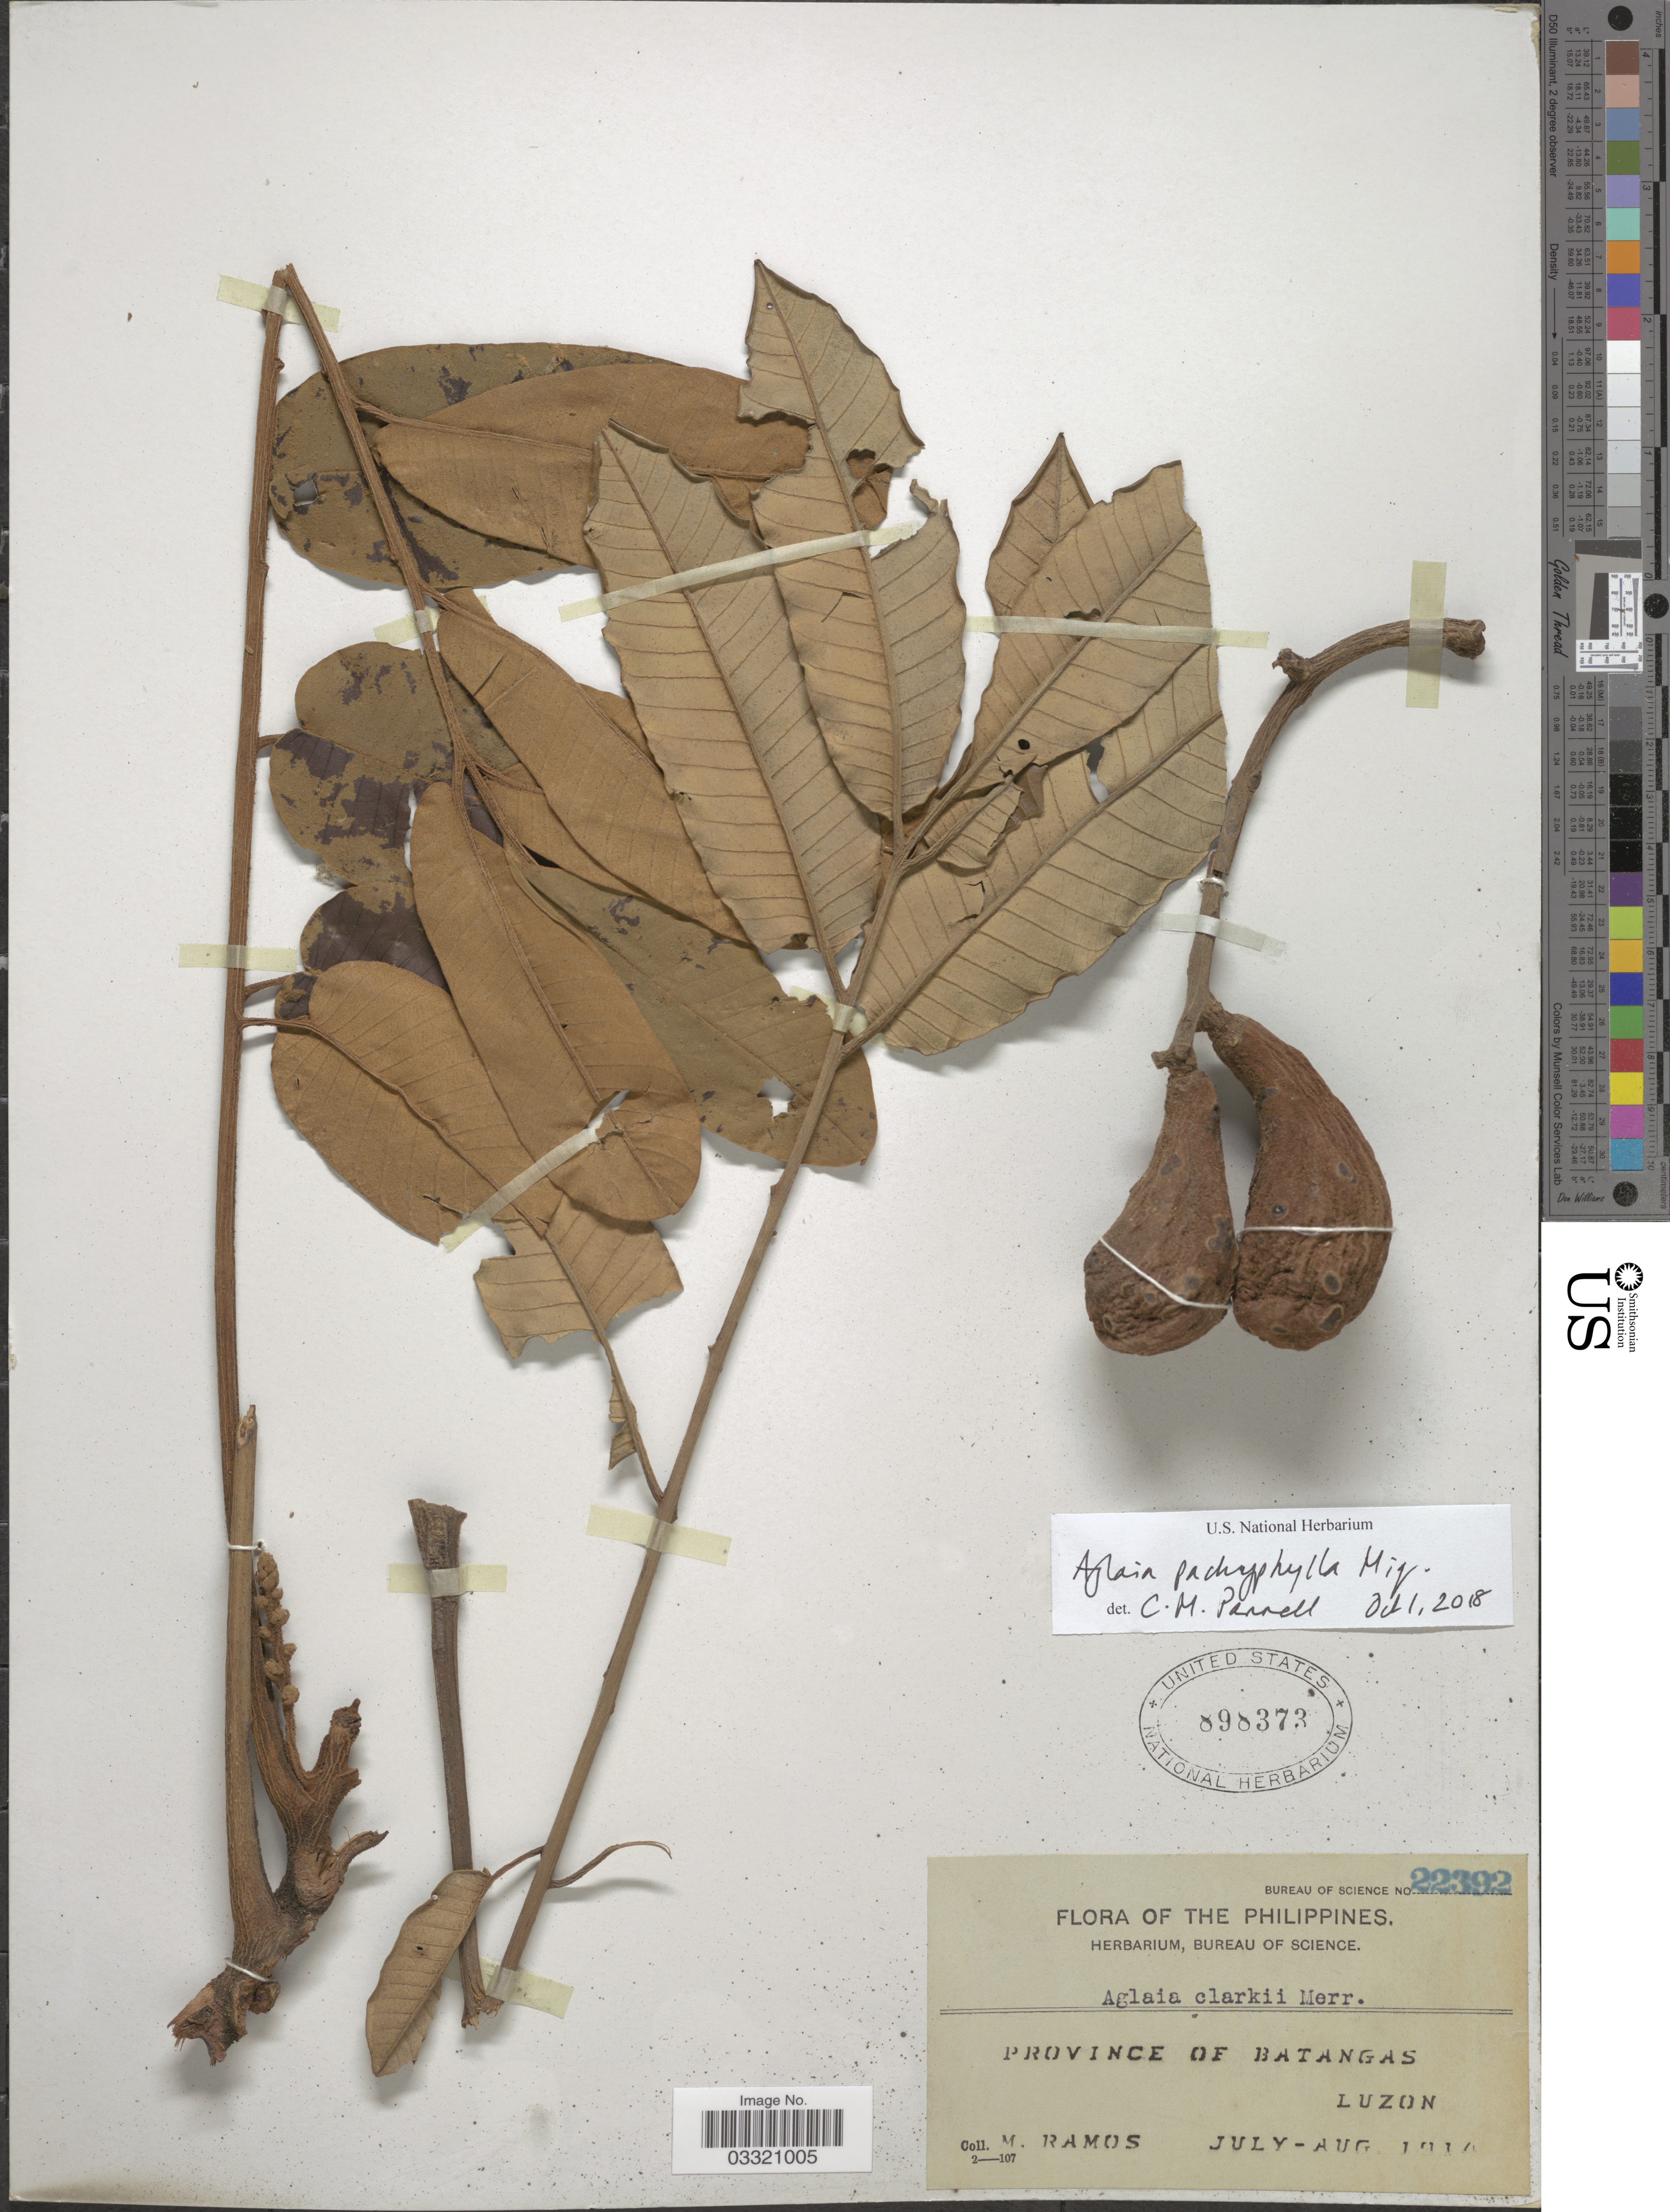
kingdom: Plantae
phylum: Tracheophyta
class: Magnoliopsida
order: Sapindales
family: Meliaceae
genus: Aglaia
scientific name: Aglaia pachyphylla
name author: Miq.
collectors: M. Ramos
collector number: Bureau of Science 22392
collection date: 1914-07/1914-08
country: Philippines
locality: Province of Batangas. Luzon.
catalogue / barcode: US 898373